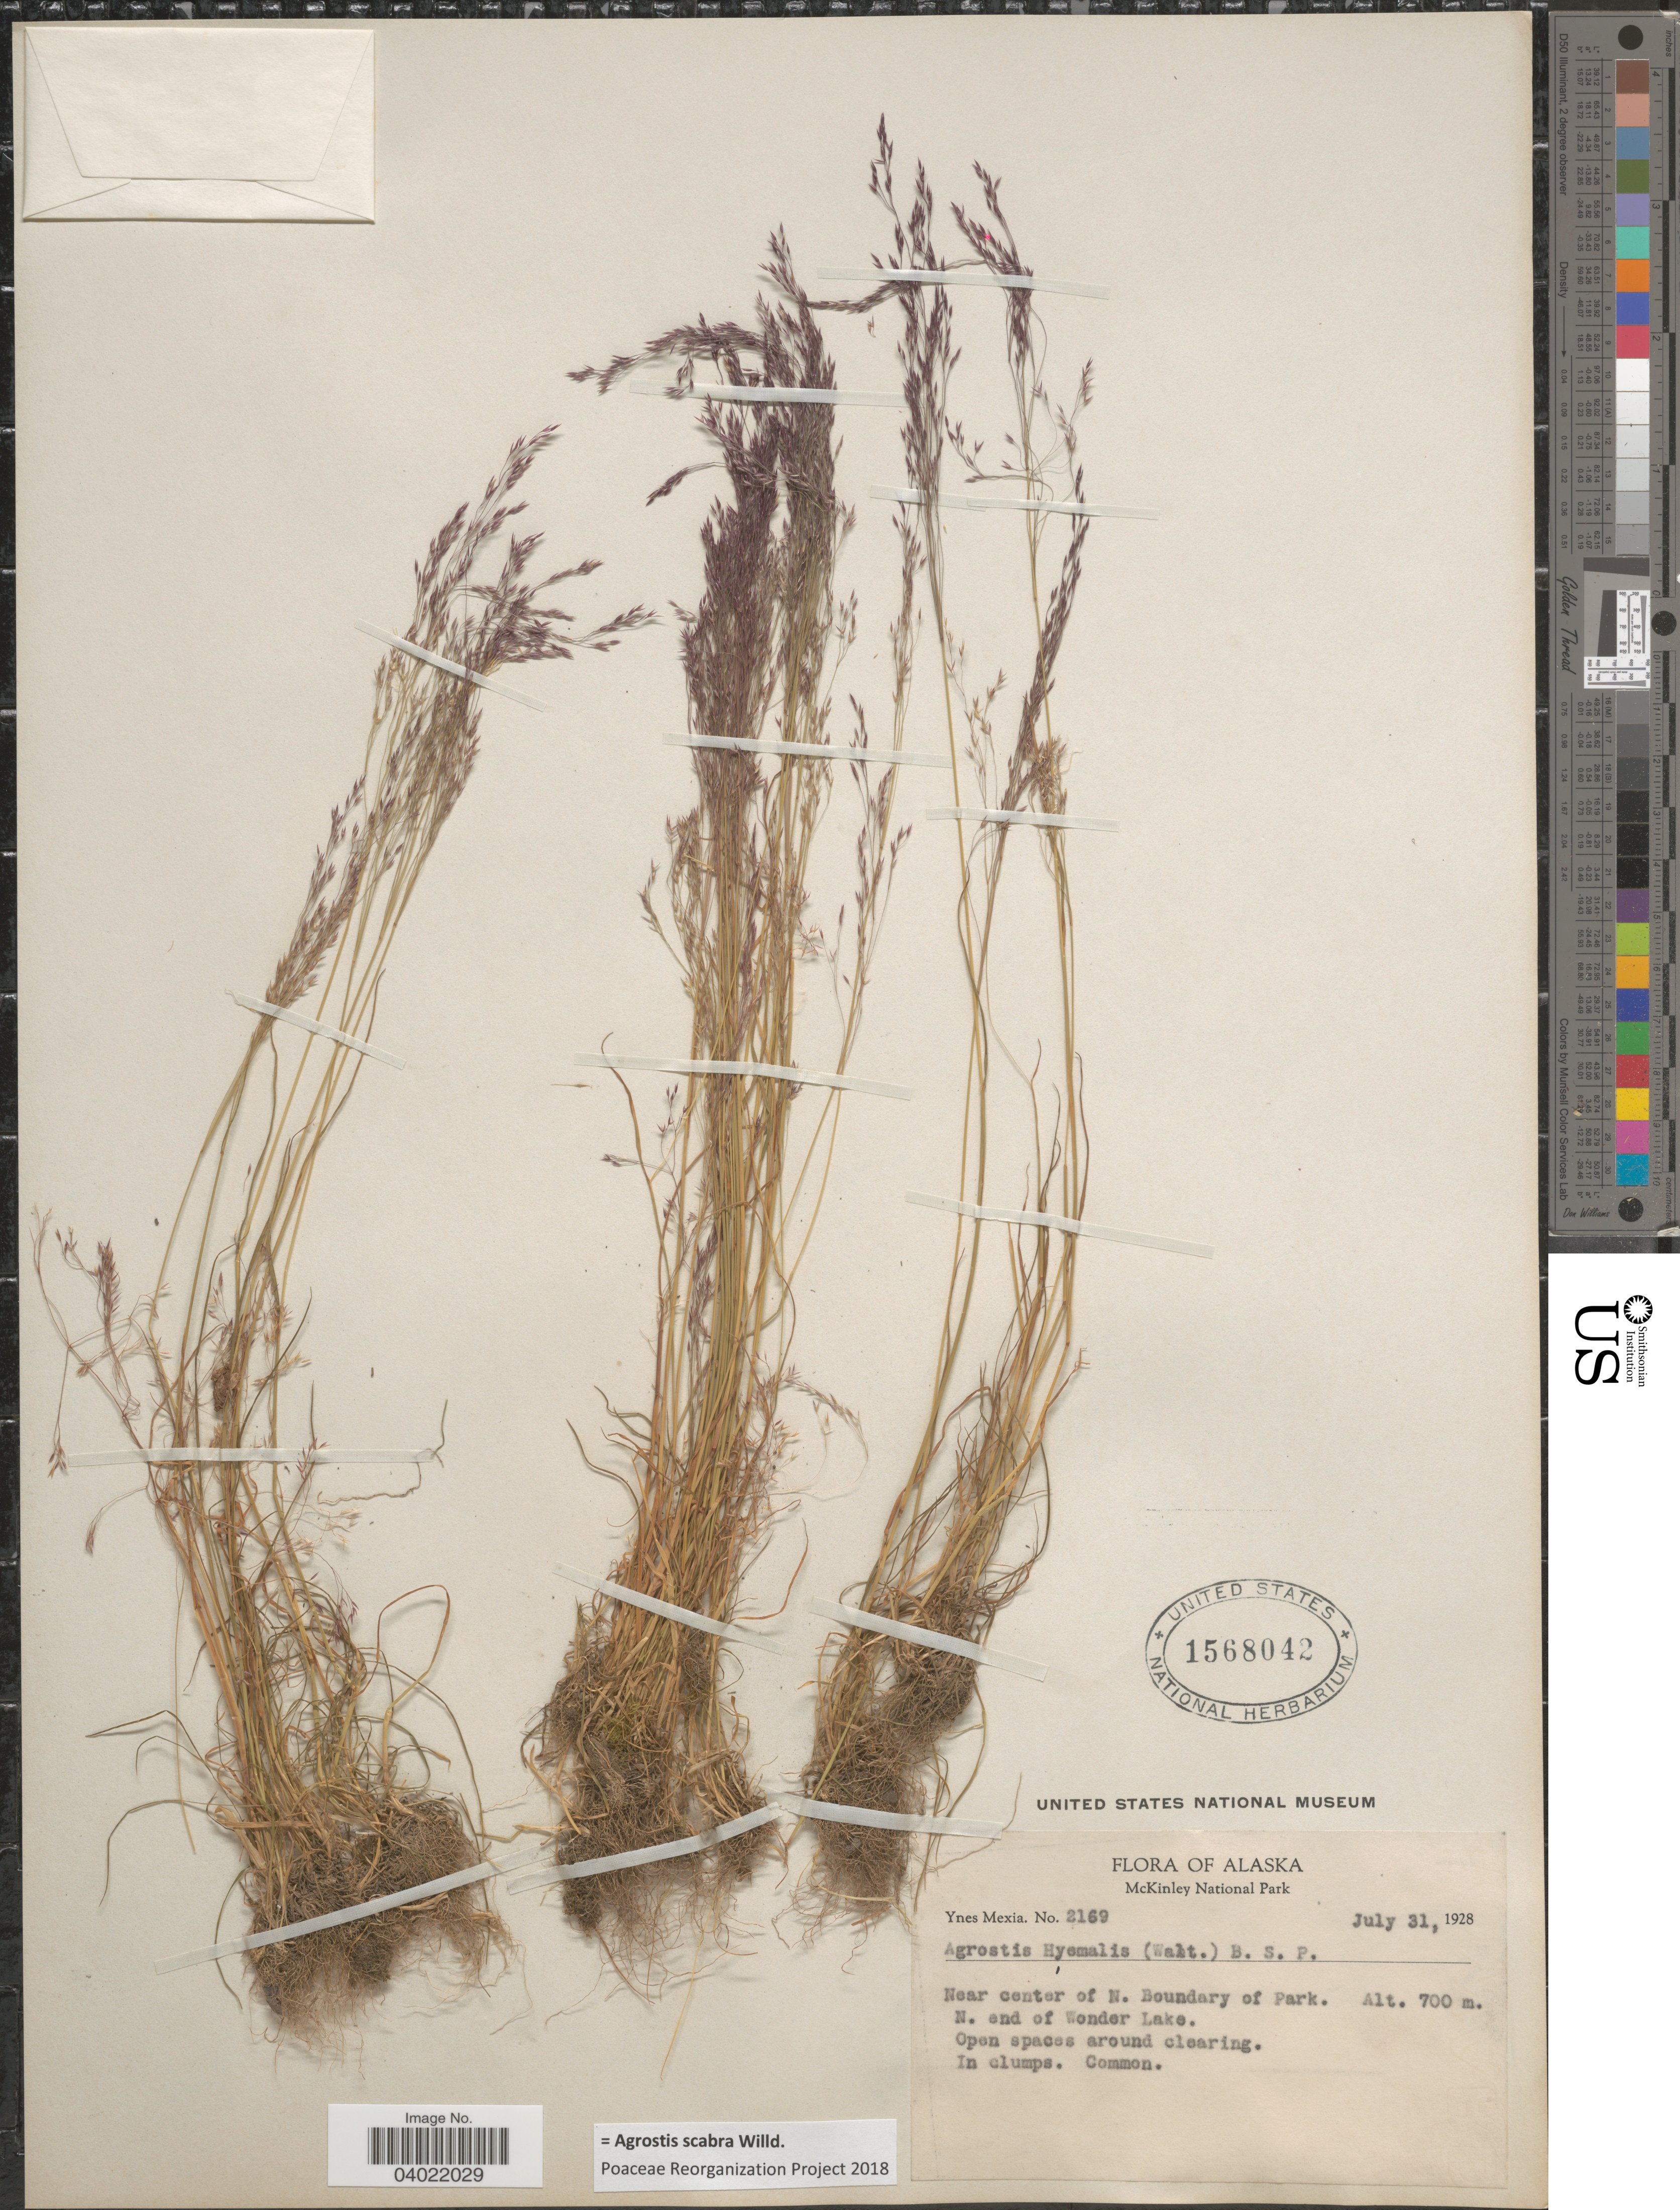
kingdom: Plantae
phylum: Tracheophyta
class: Liliopsida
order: Poales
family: Poaceae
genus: Agrostis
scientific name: Agrostis scabra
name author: Willd.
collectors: Y. Mexia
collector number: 2169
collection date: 1928-07-31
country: United States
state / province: Alaska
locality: McKinley National Park. Near center of N. Boundary of Park. N. end of Wonder Lake.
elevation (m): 700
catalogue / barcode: US 1568042